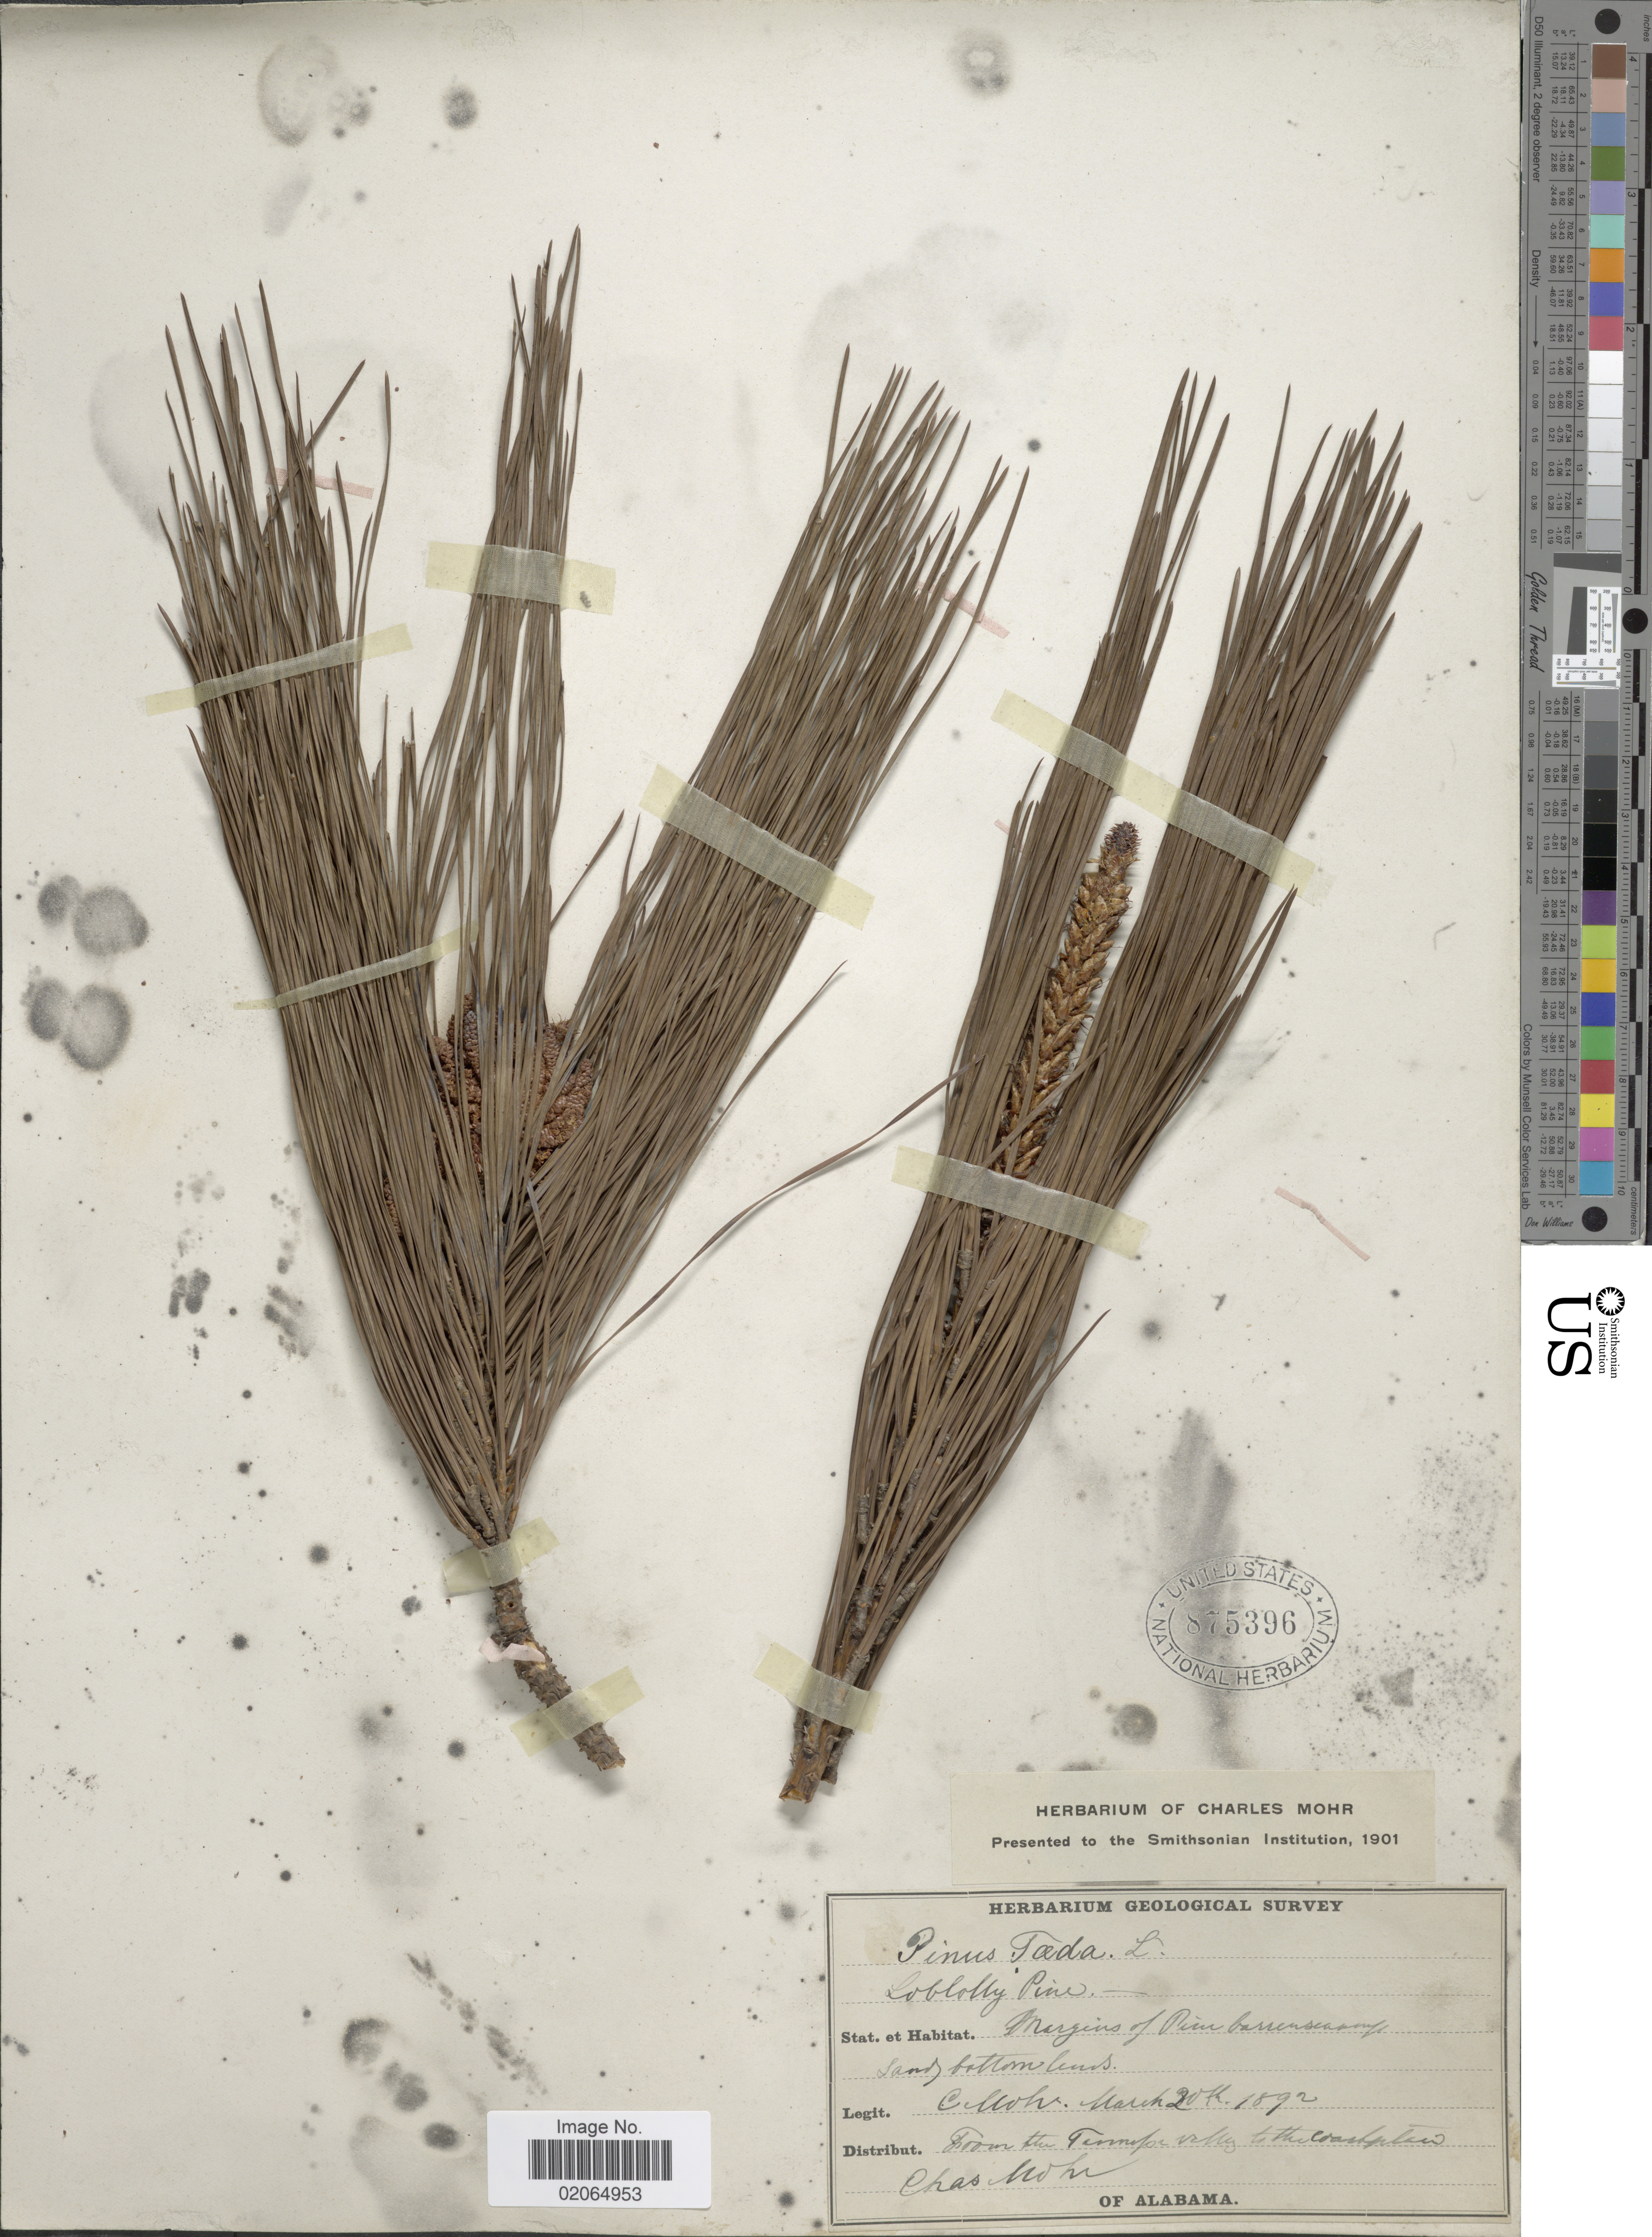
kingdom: Plantae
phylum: Tracheophyta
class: Pinopsida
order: Pinales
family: Pinaceae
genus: Pinus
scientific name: Pinus taeda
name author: L.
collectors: C. T. Mohr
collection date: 1892-03-20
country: United States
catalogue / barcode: US 875396